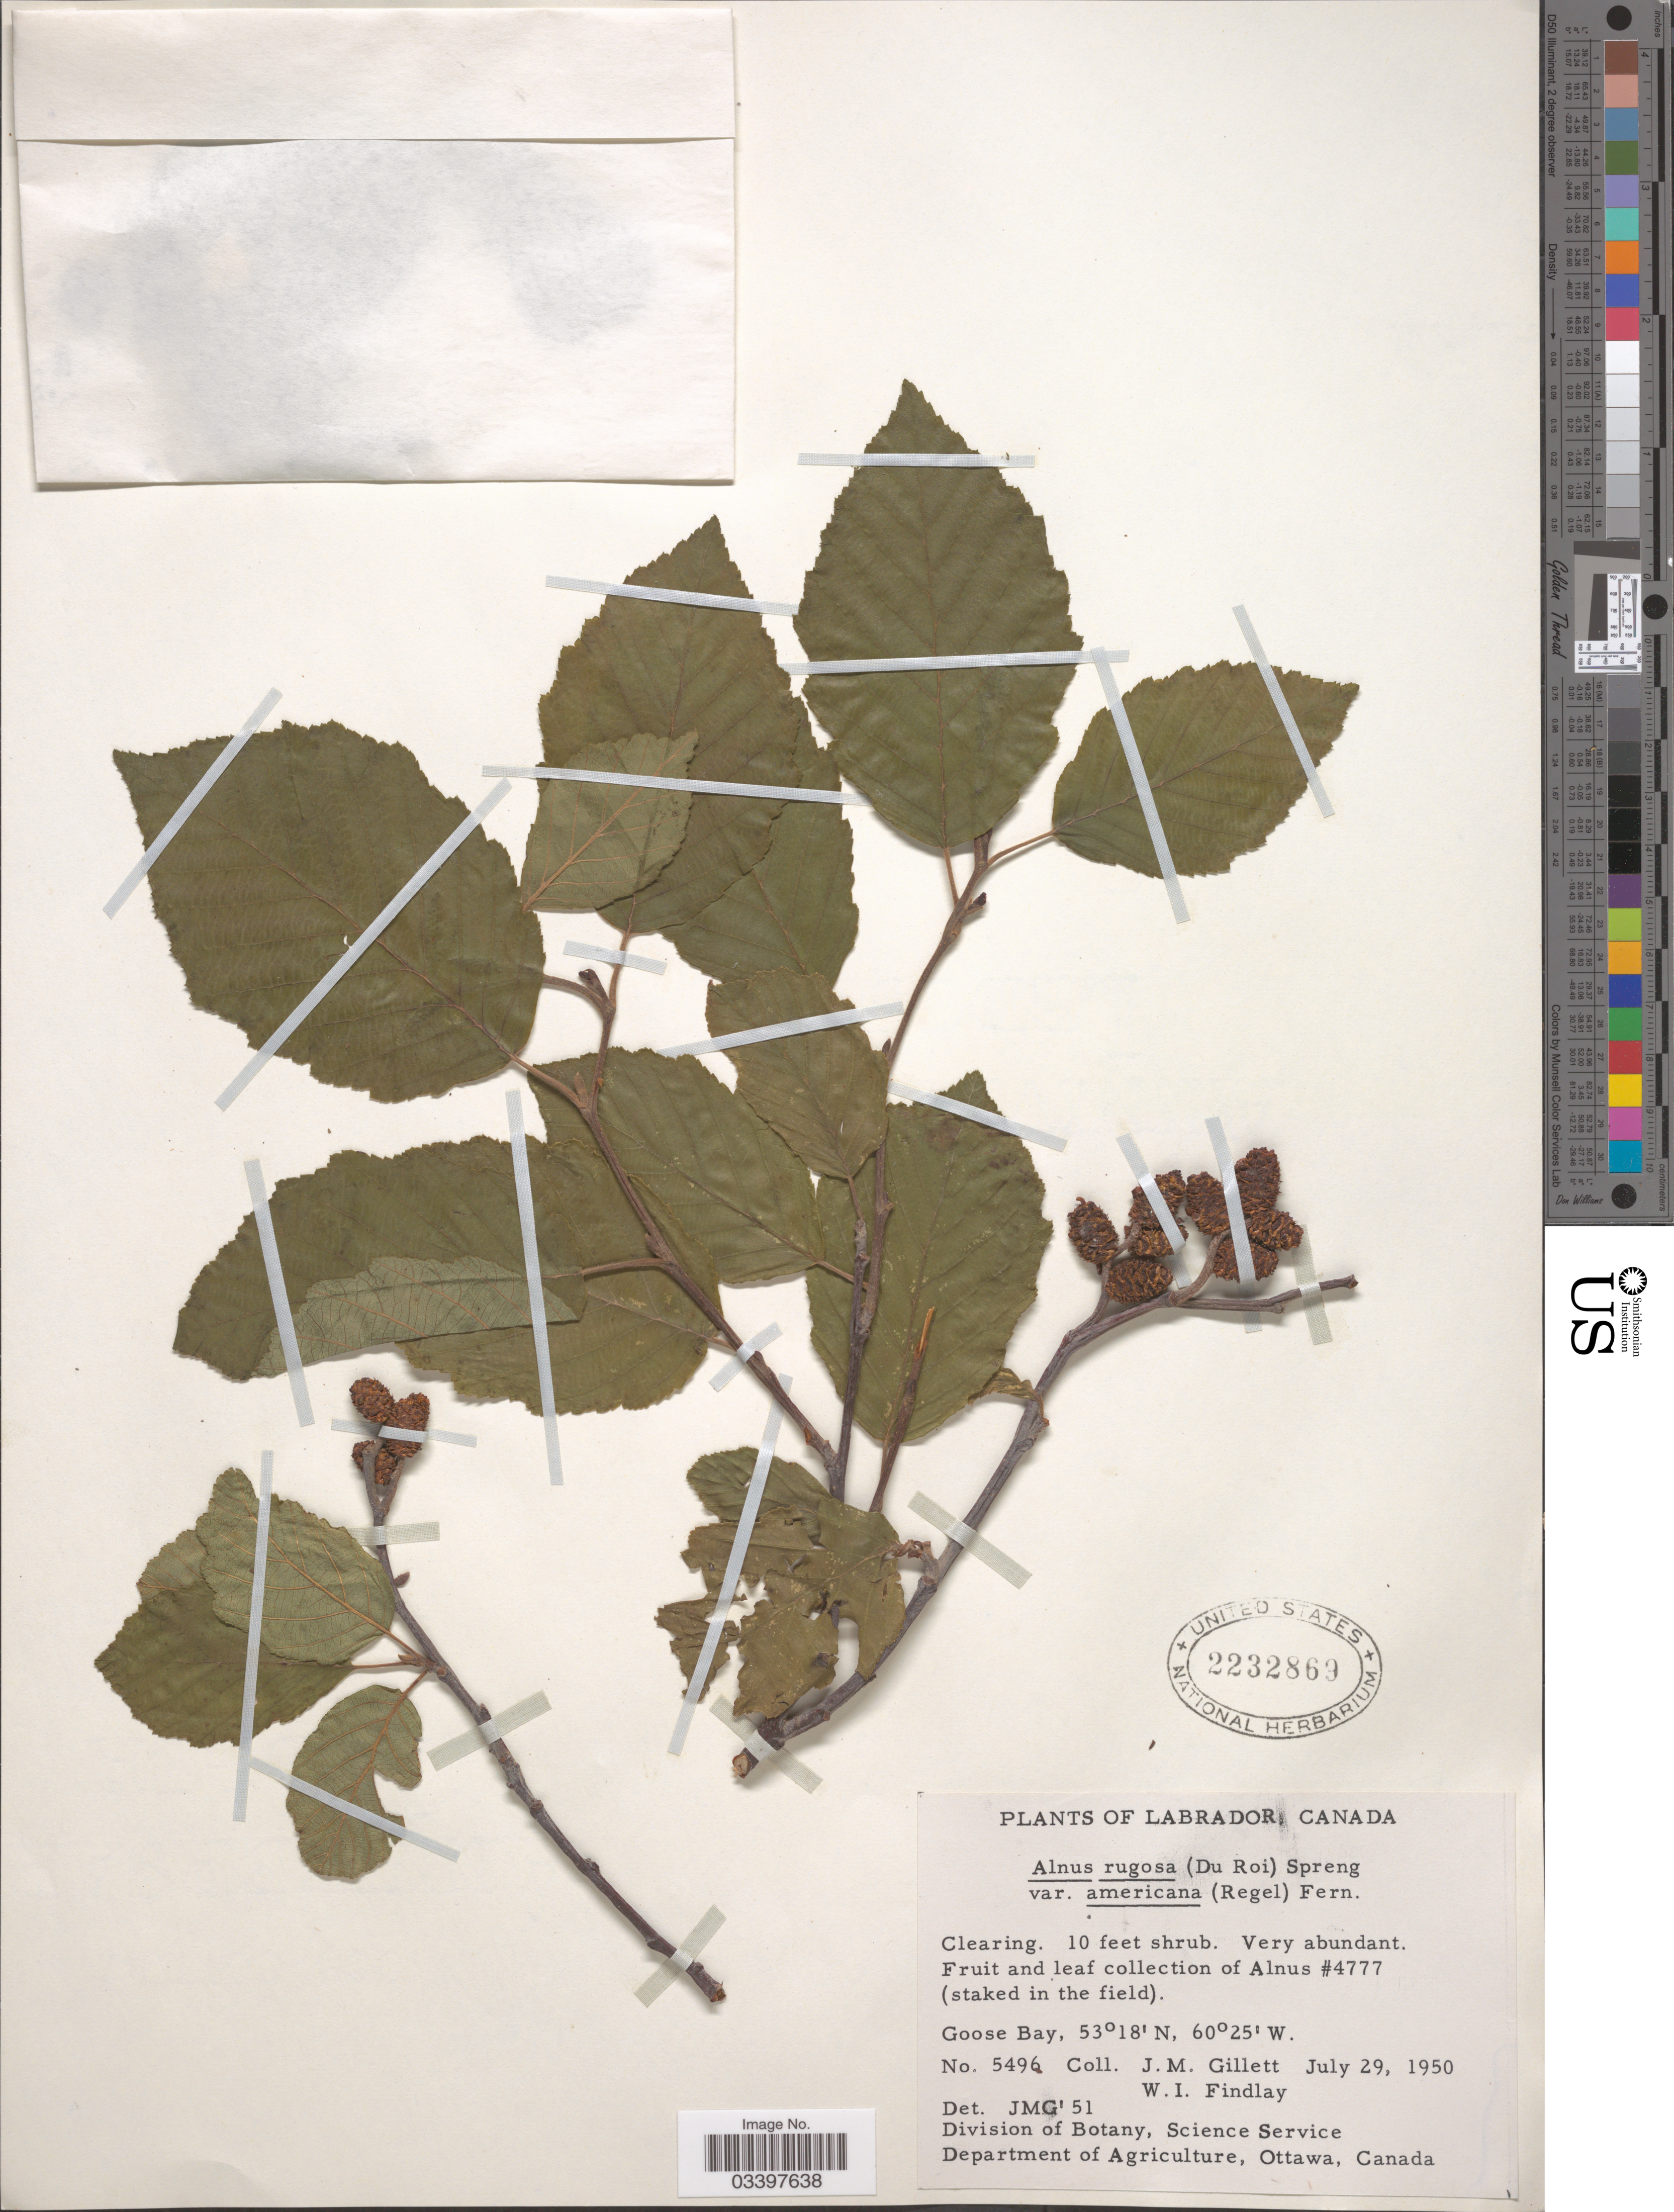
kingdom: Plantae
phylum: Tracheophyta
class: Magnoliopsida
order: Fagales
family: Betulaceae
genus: Alnus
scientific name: Alnus incana subsp. rugosa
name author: (Du Roi) R.T. Clausen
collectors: J. M. Gillett & W. Findlay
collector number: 5496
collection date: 1950-07-29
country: Canada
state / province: Newfoundland and Labrador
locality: Labrador. Goose Bay.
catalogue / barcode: US 2232869